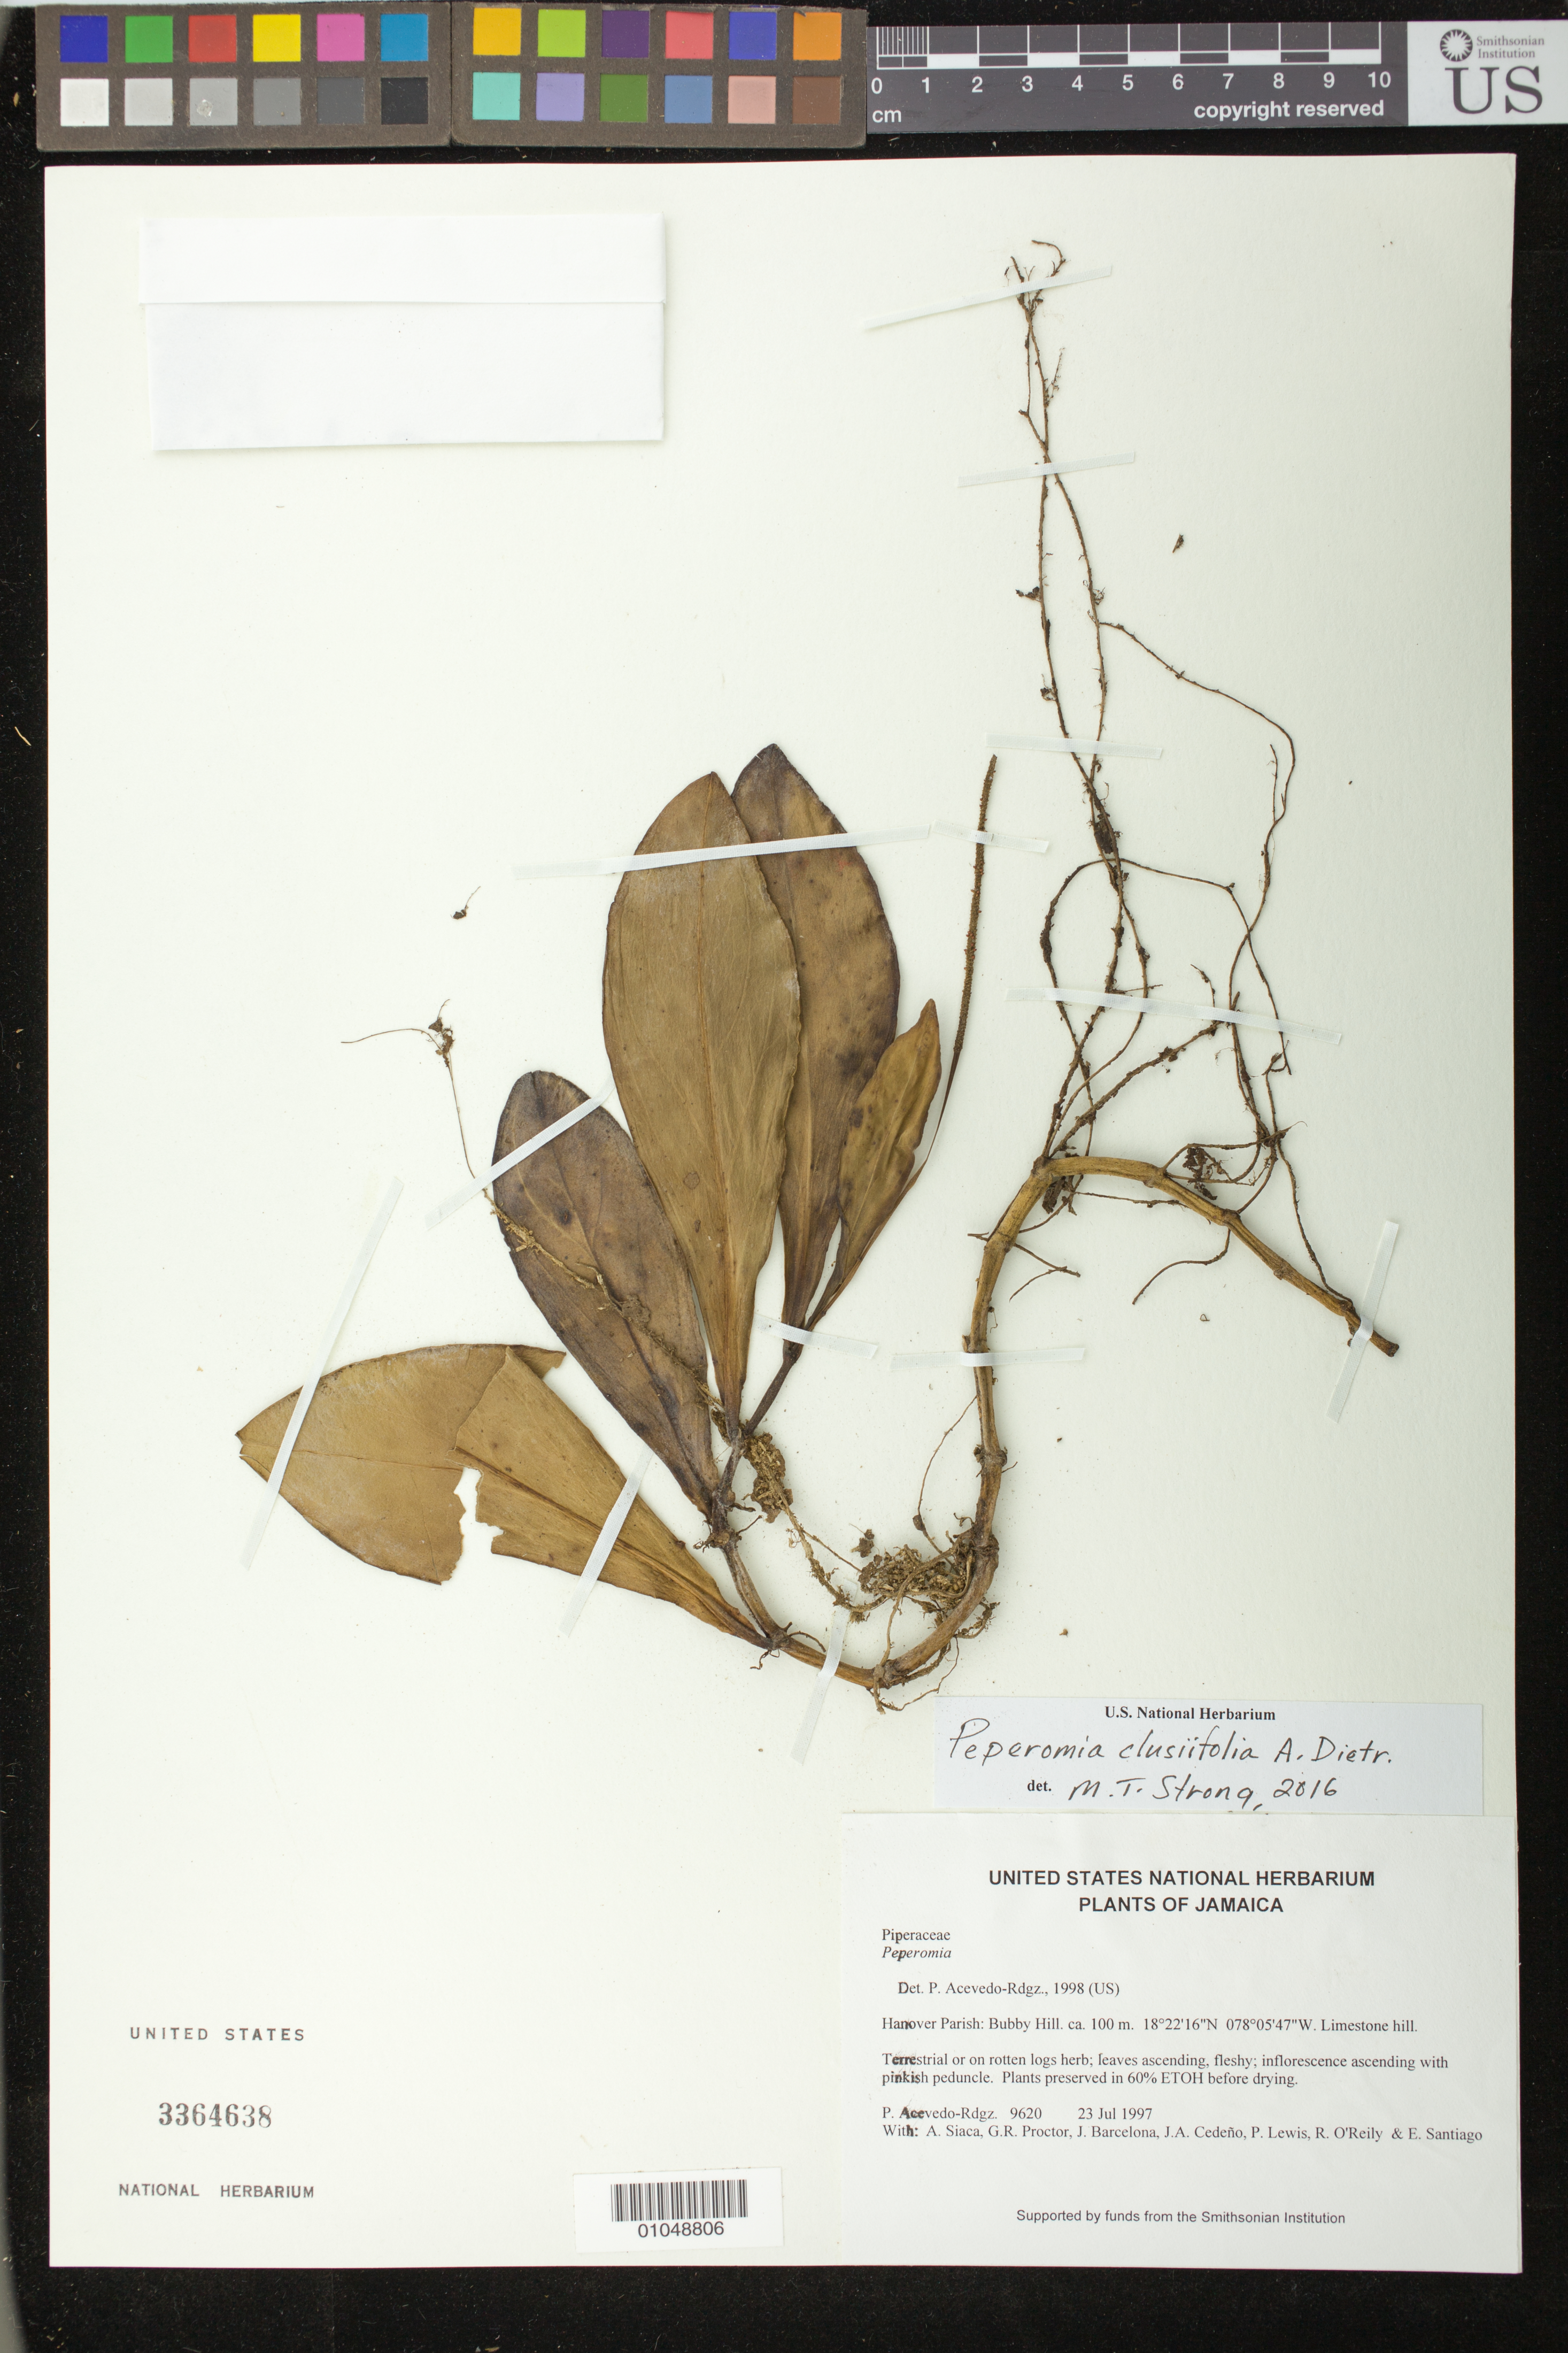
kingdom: Plantae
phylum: Tracheophyta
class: Magnoliopsida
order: Piperales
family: Piperaceae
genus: Peperomia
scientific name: Peperomia clusiifolia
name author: (Jacq.) Hook.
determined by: Strong, M. T., (US), Smithsonian Institution - National Museum of Natural History (UNITED STATES)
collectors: P. Acevedo-Rodr., A. Siaca, G. R. Proctor, J. Barcelona, J. A. Cedeño M., P. Lewis & R. O'Reilly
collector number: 9620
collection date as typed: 23 Jul 1997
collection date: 1997-07-23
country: Jamaica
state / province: Hanover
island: Jamaica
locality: Hanover Parish: Bubby Hill.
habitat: Limestone hill.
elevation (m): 100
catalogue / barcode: US 3364638